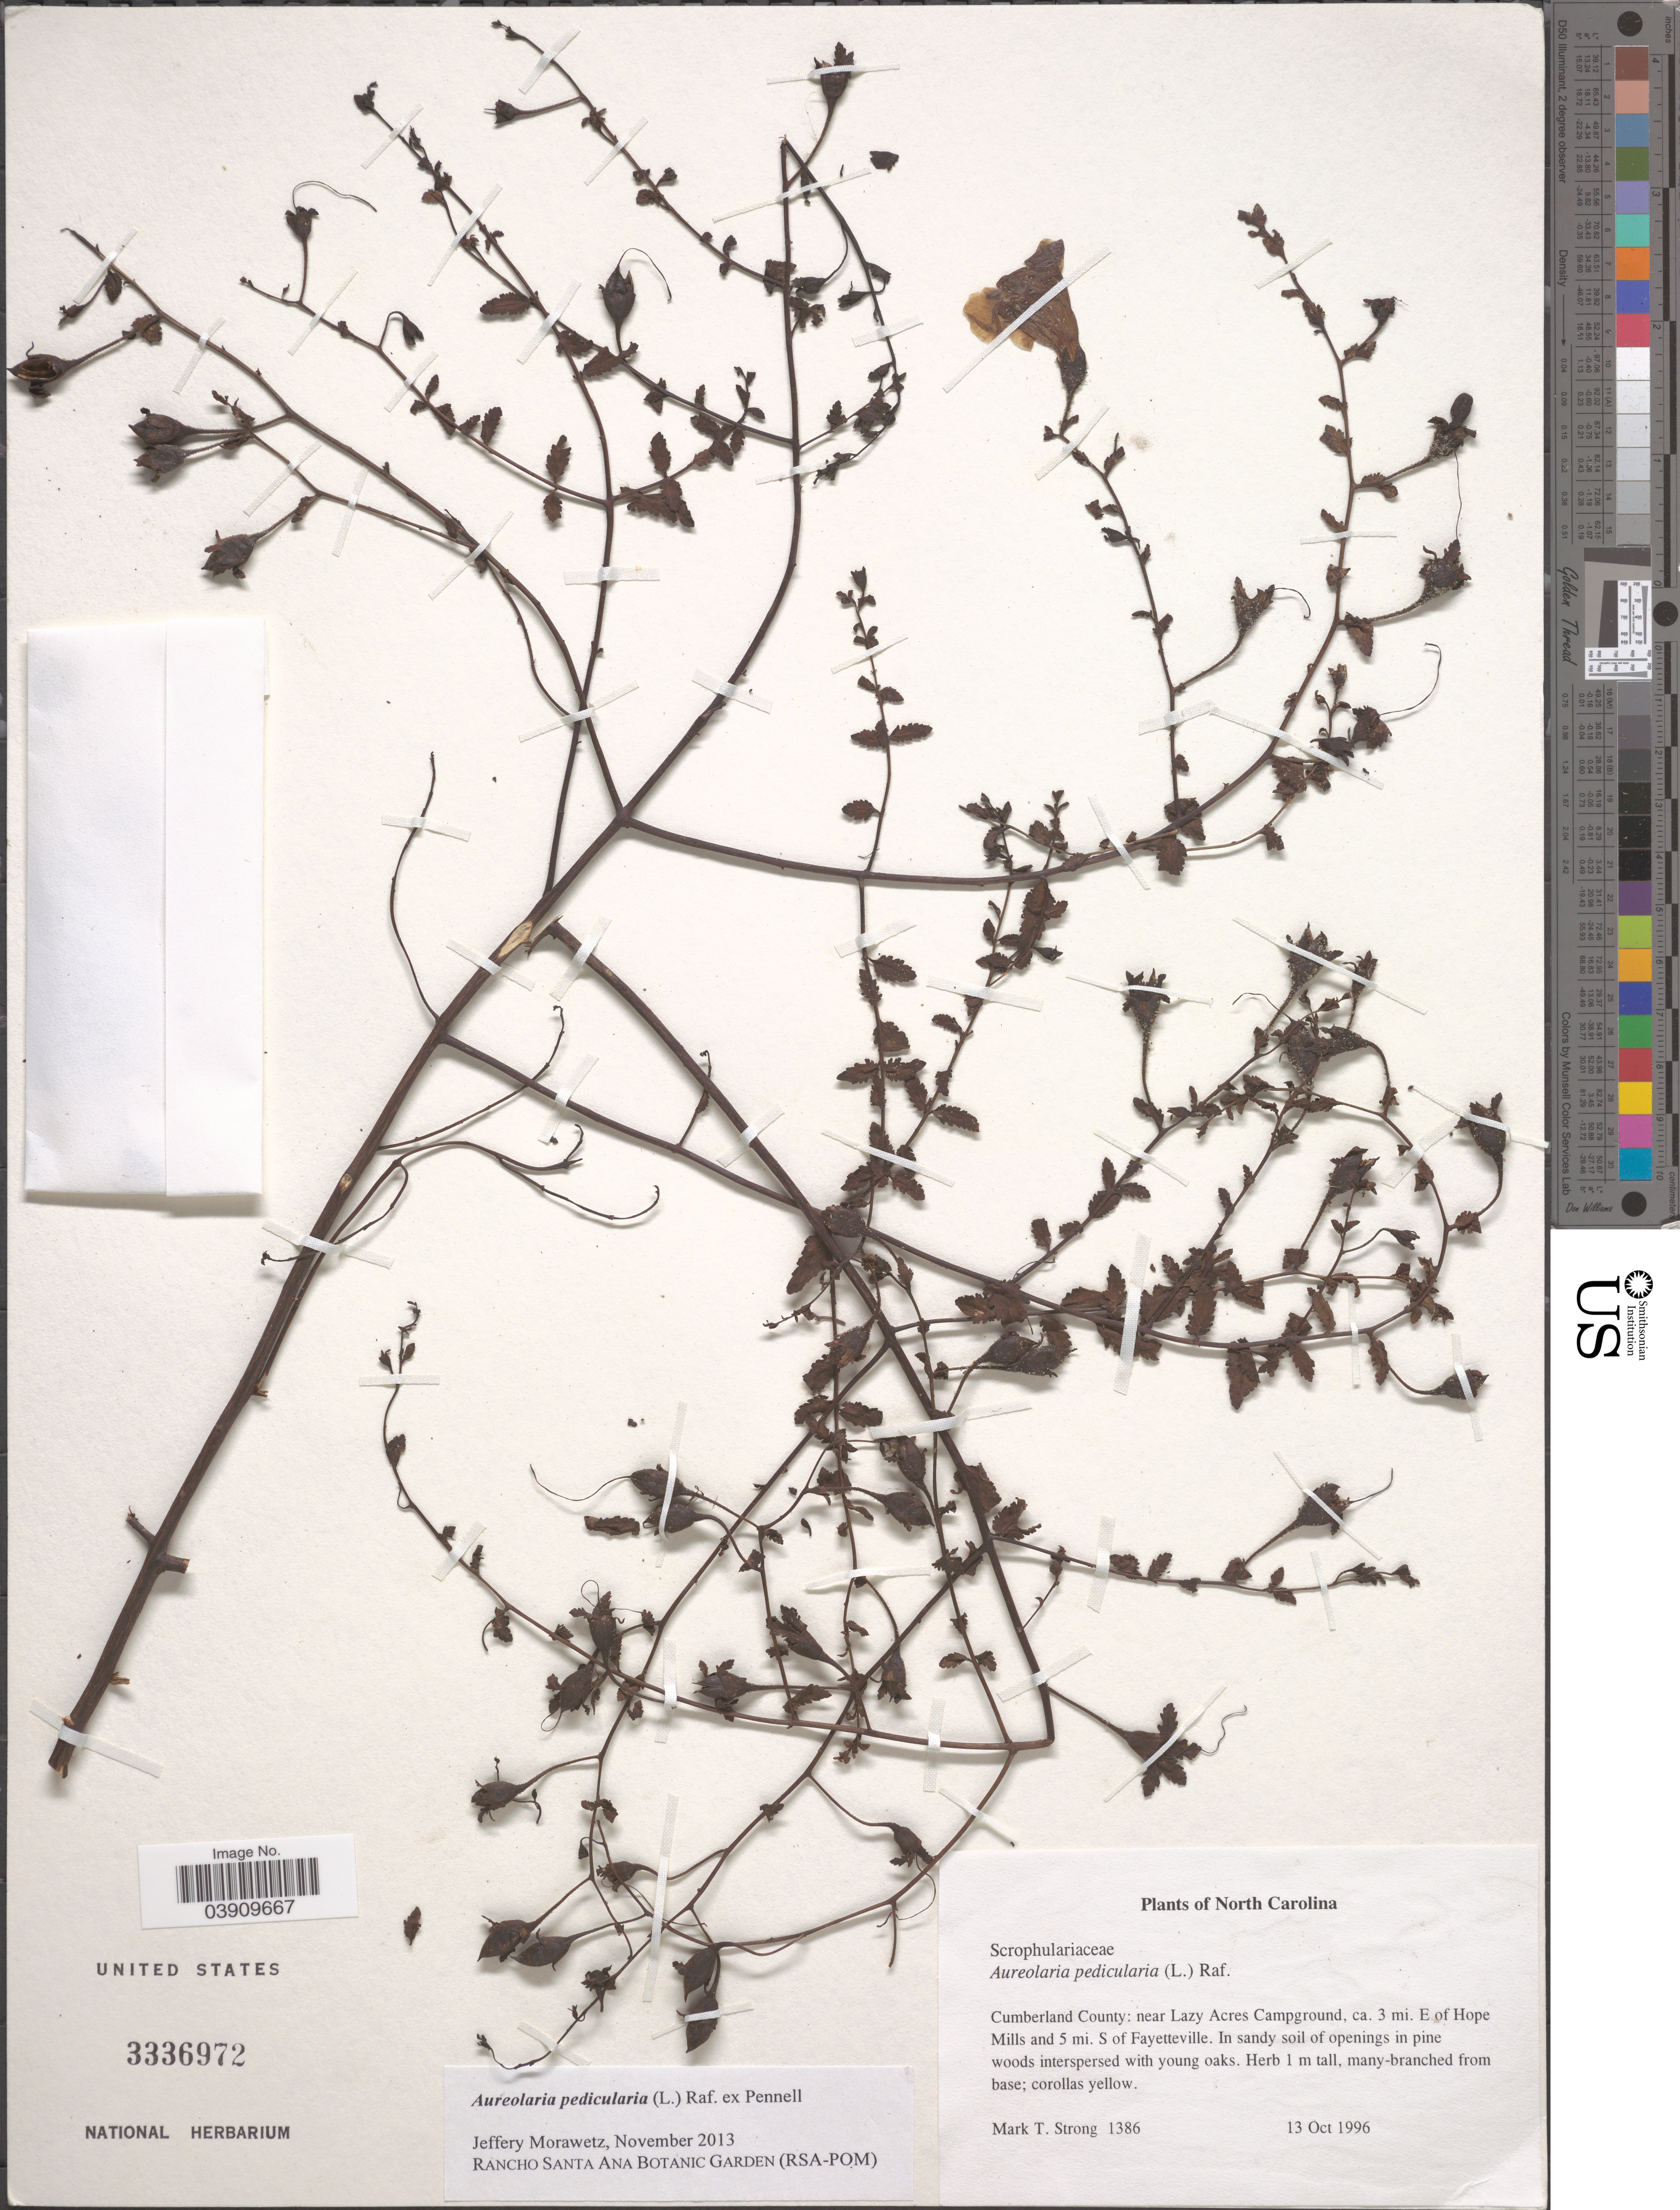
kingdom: Plantae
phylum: Tracheophyta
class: Magnoliopsida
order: Lamiales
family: Orobanchaceae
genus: Aureolaria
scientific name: Aureolaria pedicularia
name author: (L.) Raf. ex Farw.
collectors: M. T. Strong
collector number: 1386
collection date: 1996-10-13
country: United States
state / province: North Carolina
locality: Cumberland County: near lazy Acres Campground, ca. 3 mi. E. of Hope Mills and 5 mi. S of Fayetteville.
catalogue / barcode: US 3336972